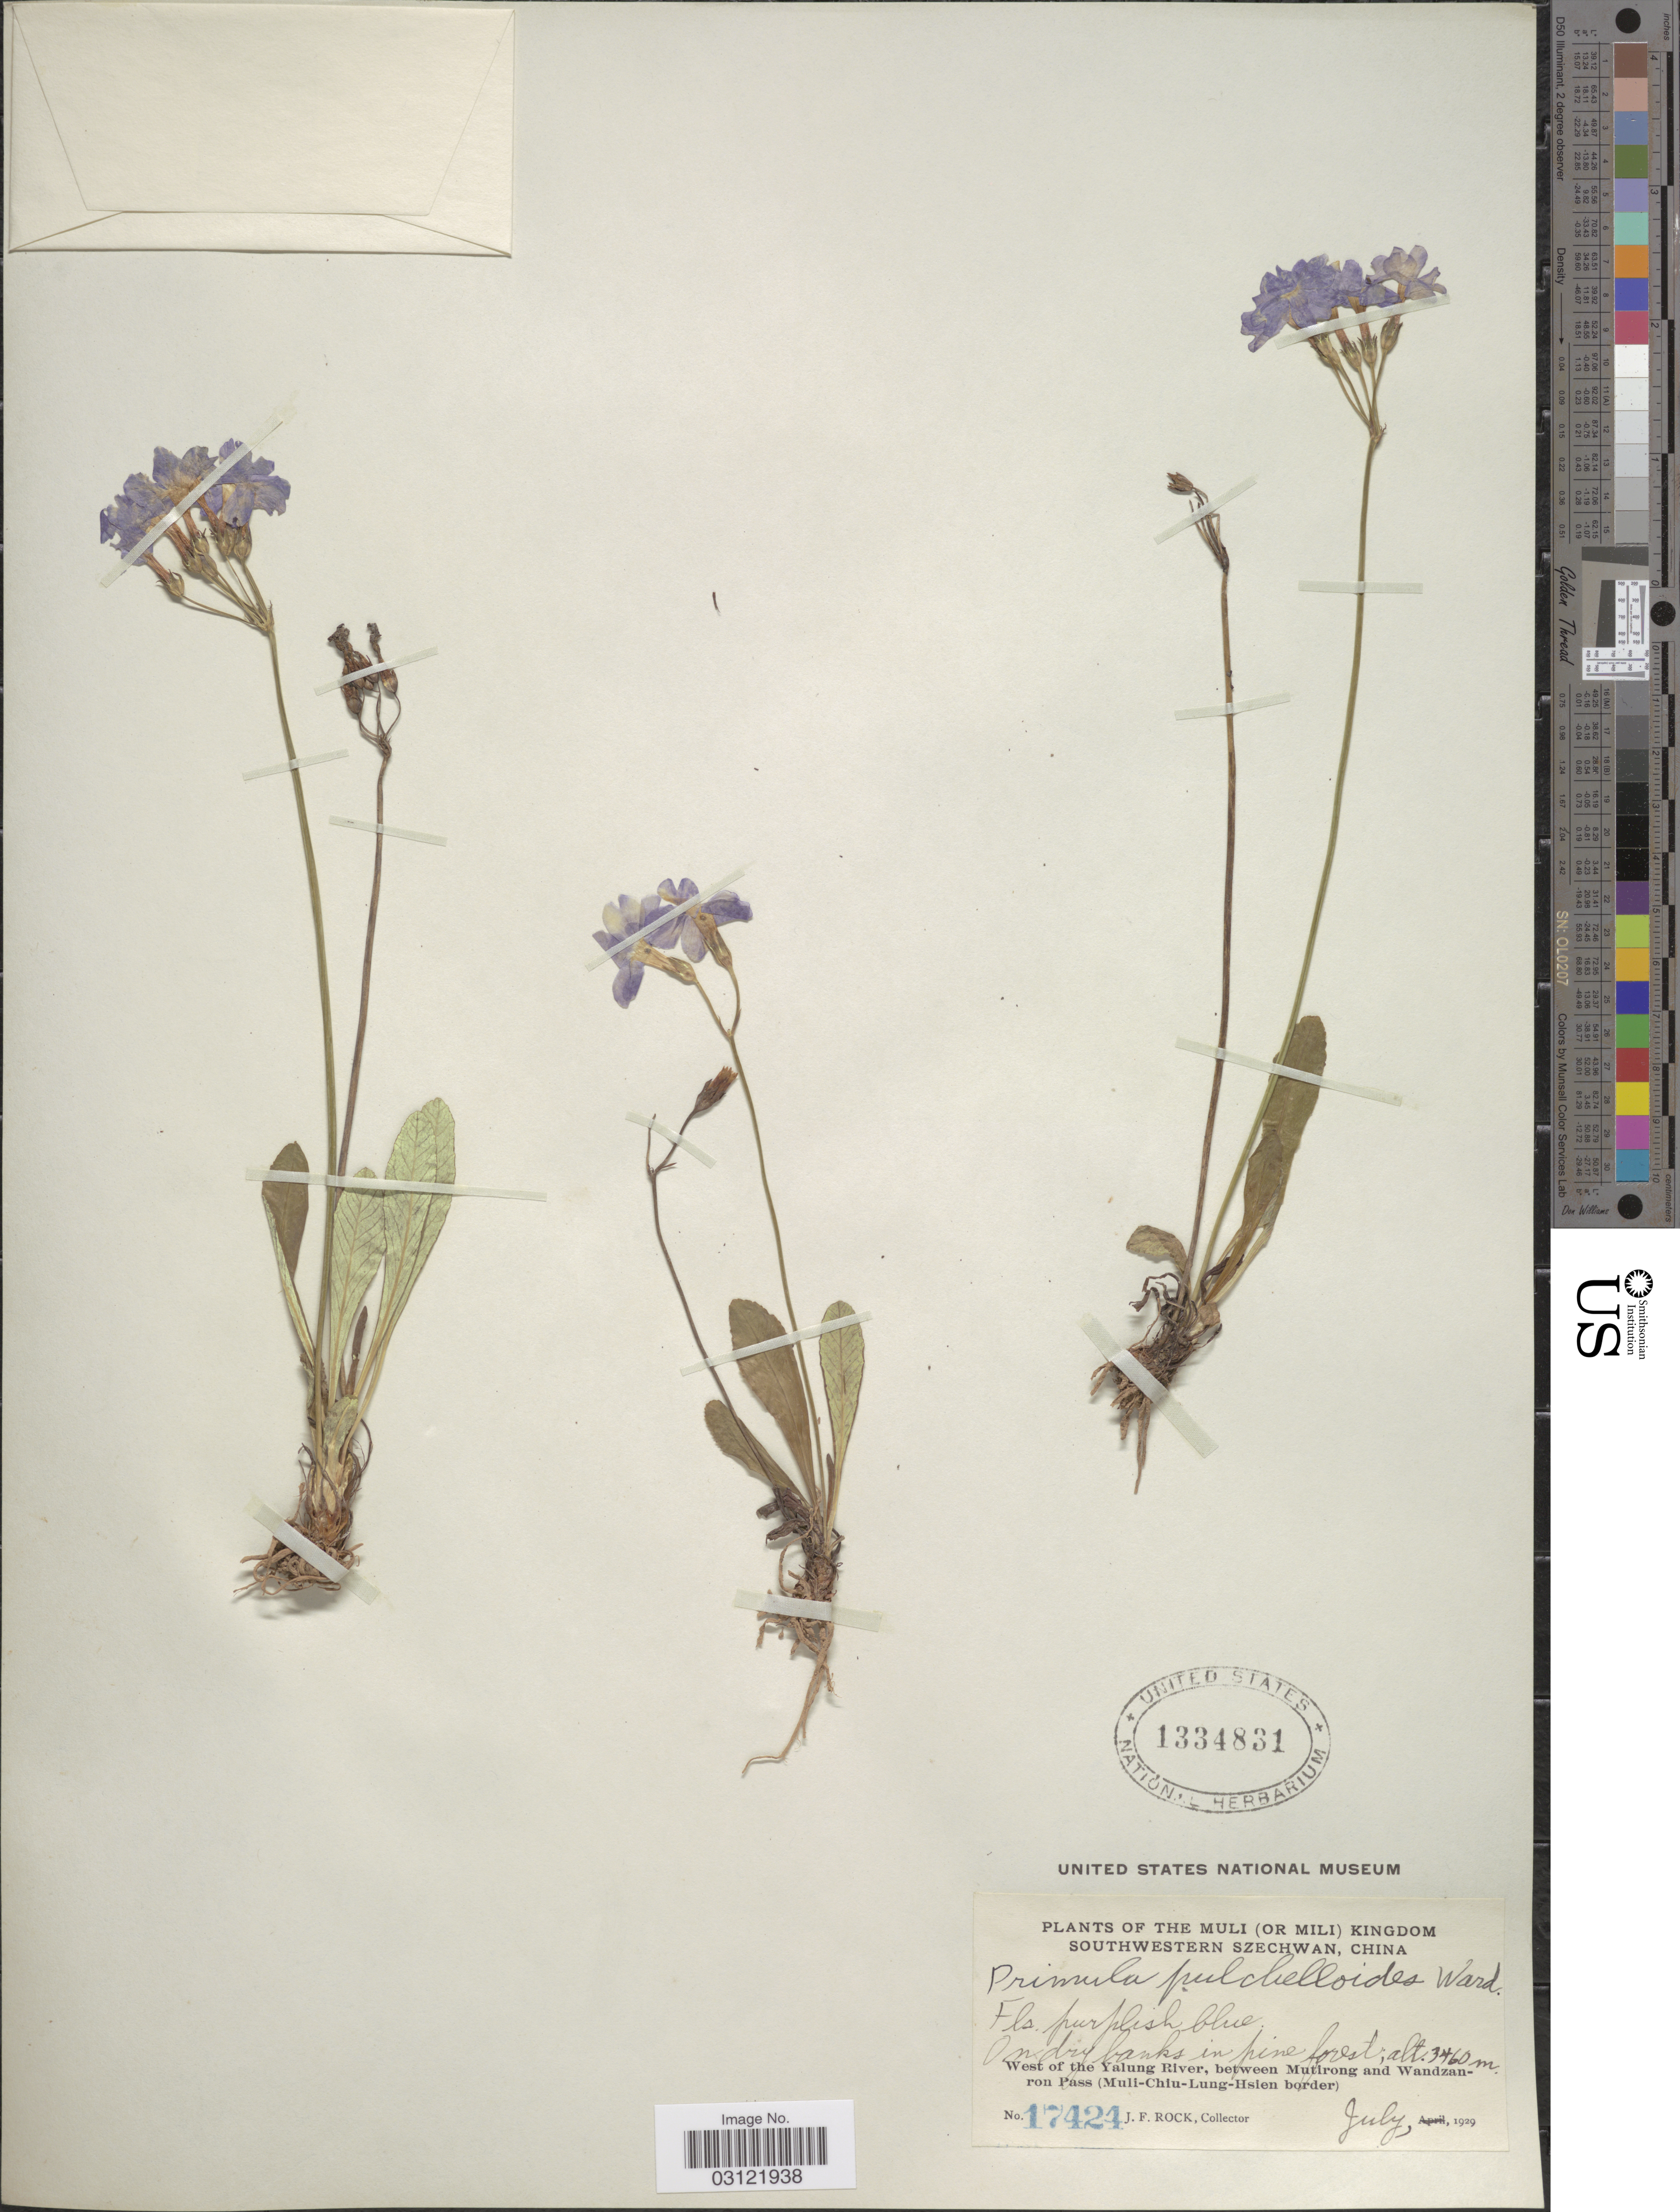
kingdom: Plantae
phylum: Tracheophyta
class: Magnoliopsida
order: Ericales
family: Primulaceae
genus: Primula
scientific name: Primula pulchelloides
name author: Kingdon-Ward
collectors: J. Rock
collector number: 17424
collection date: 1929-07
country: China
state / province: Sichuan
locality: The Muli (or Mili) Kingdom, Southwestern Szechwan. West of the Yalung River, between Mutirong and Wandzanron Pass (Muli-Chiu-Lung-Hsien border).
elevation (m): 3460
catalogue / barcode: US 1334831